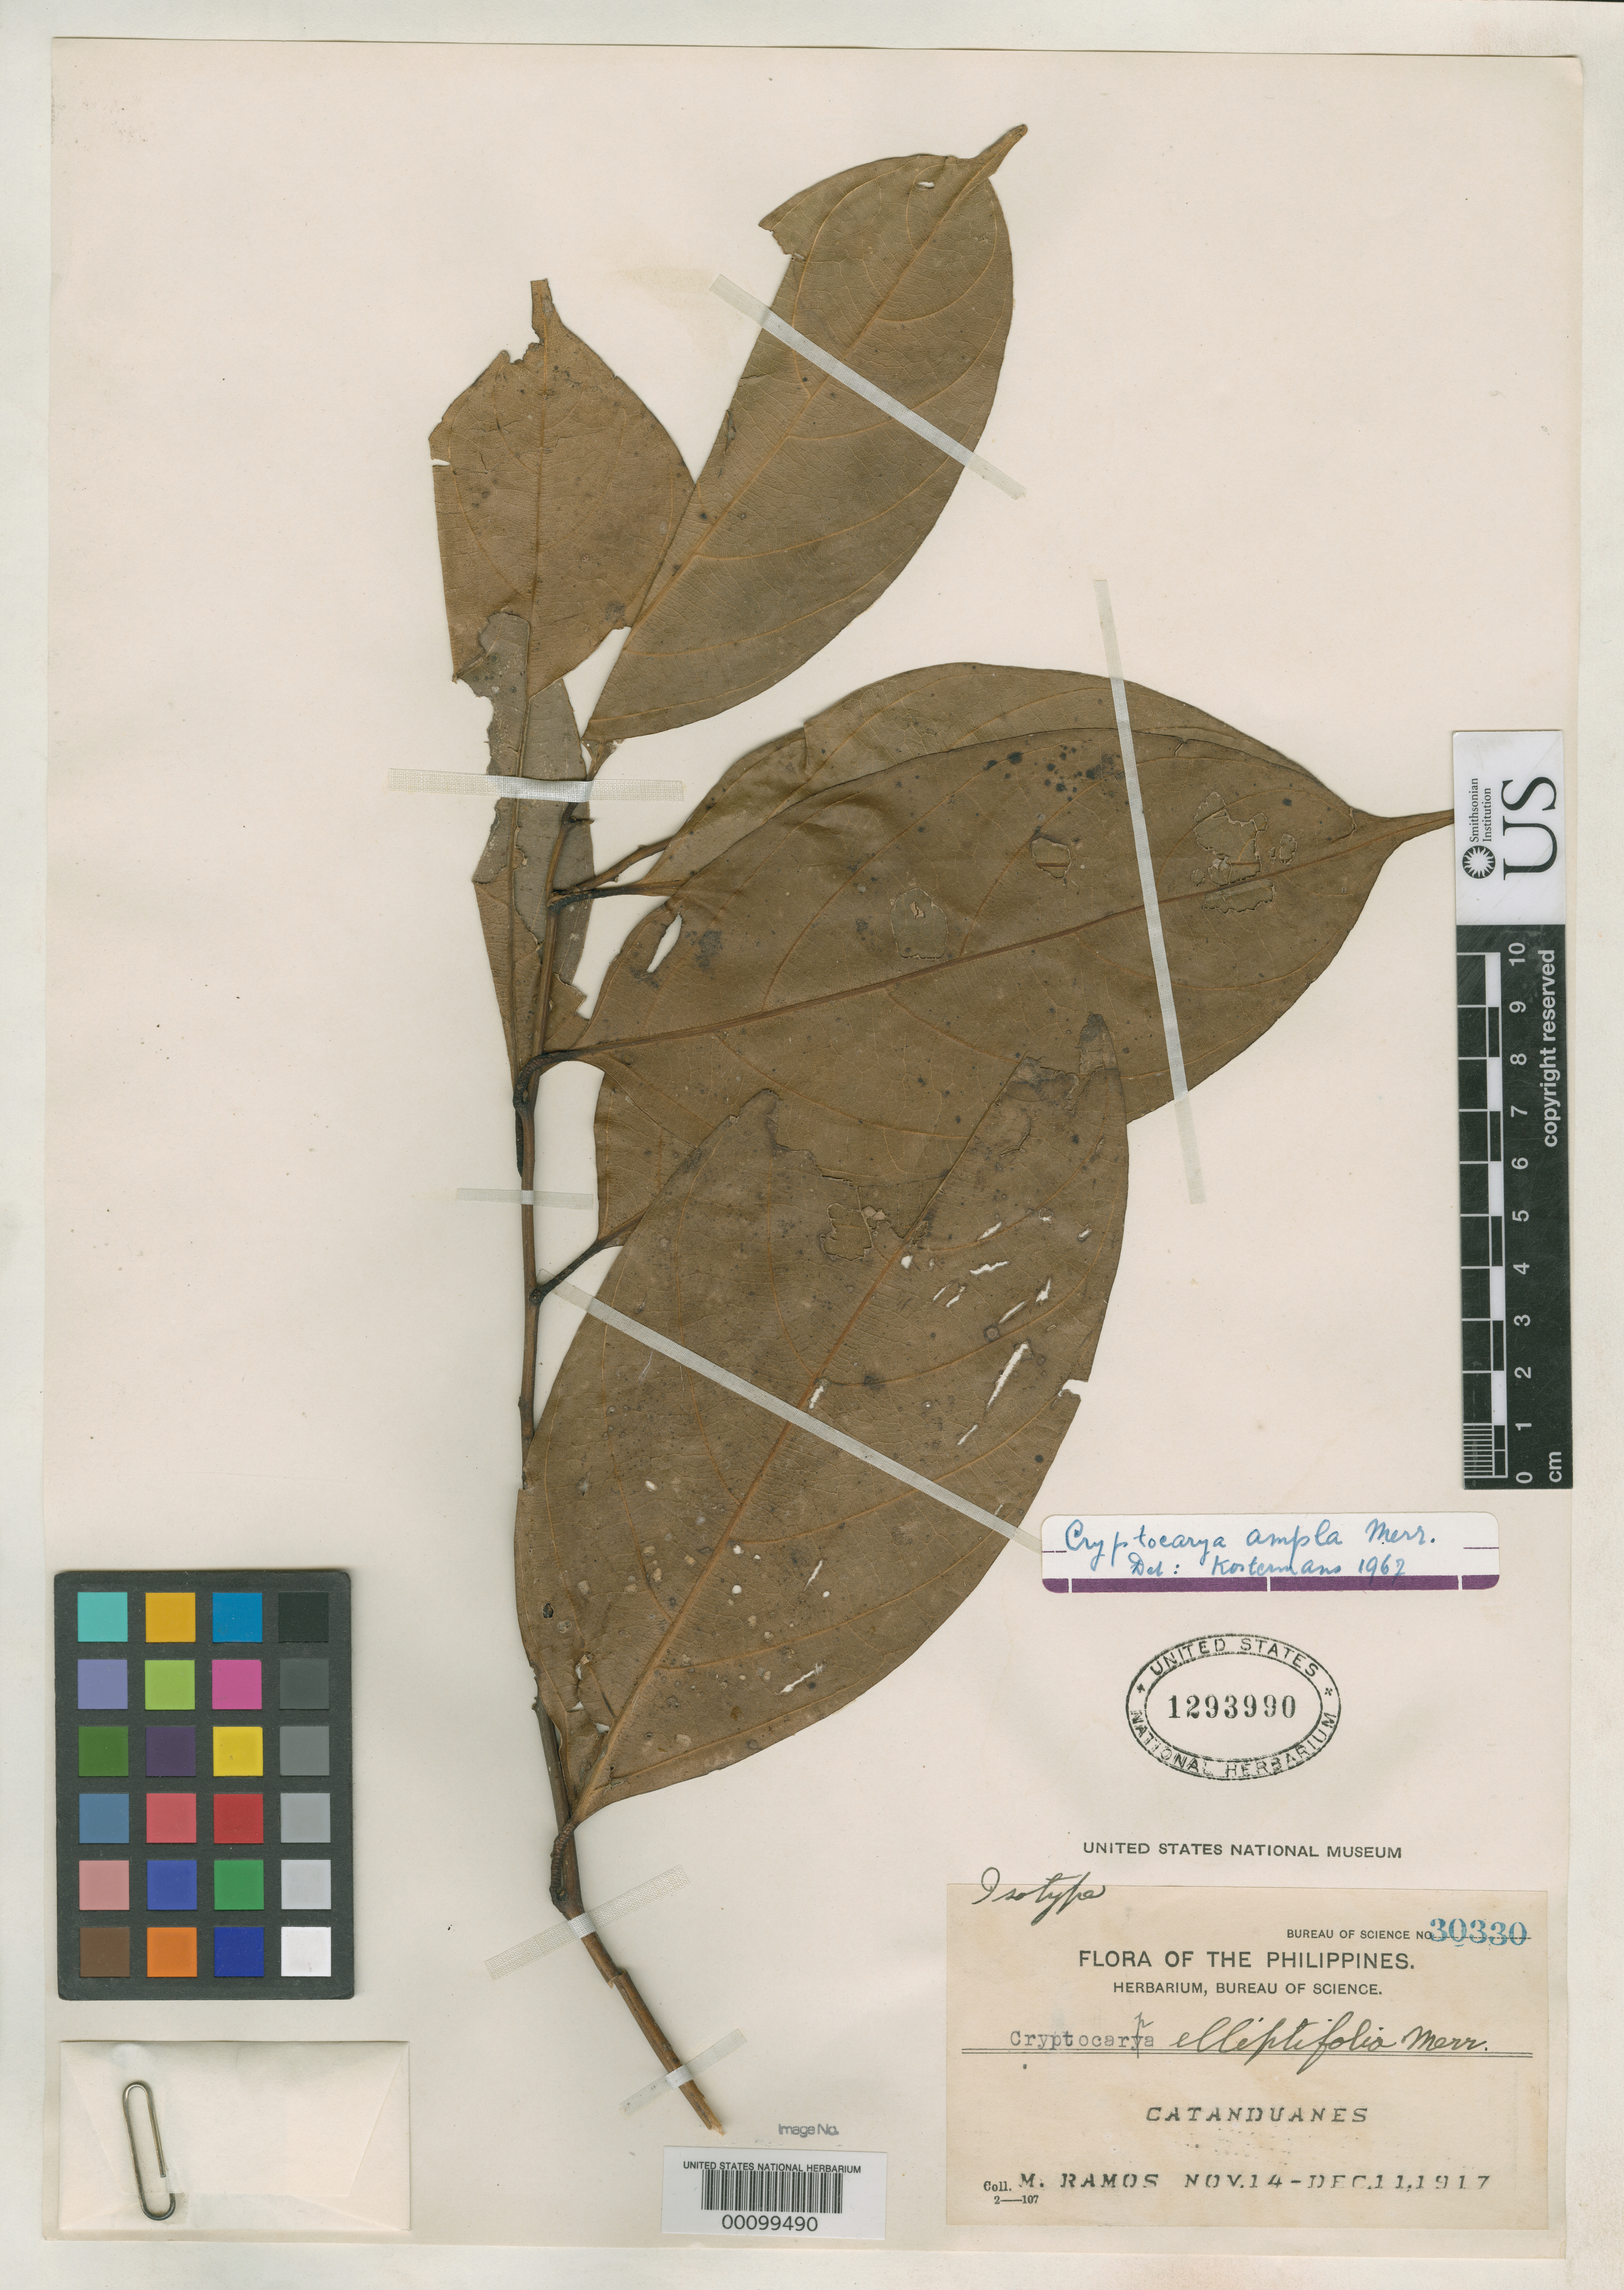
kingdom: Plantae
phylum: Tracheophyta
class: Magnoliopsida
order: Laurales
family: Lauraceae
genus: Cryptocarya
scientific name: Cryptocarya elliptifolia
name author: Merr.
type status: Isotype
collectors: M. Ramos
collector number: Bur. Sci. 30330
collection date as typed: Dec 1917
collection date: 1917-12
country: Philippines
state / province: Bicol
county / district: Catanduanes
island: Catanduanes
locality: Calolbong.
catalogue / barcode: US 1293990